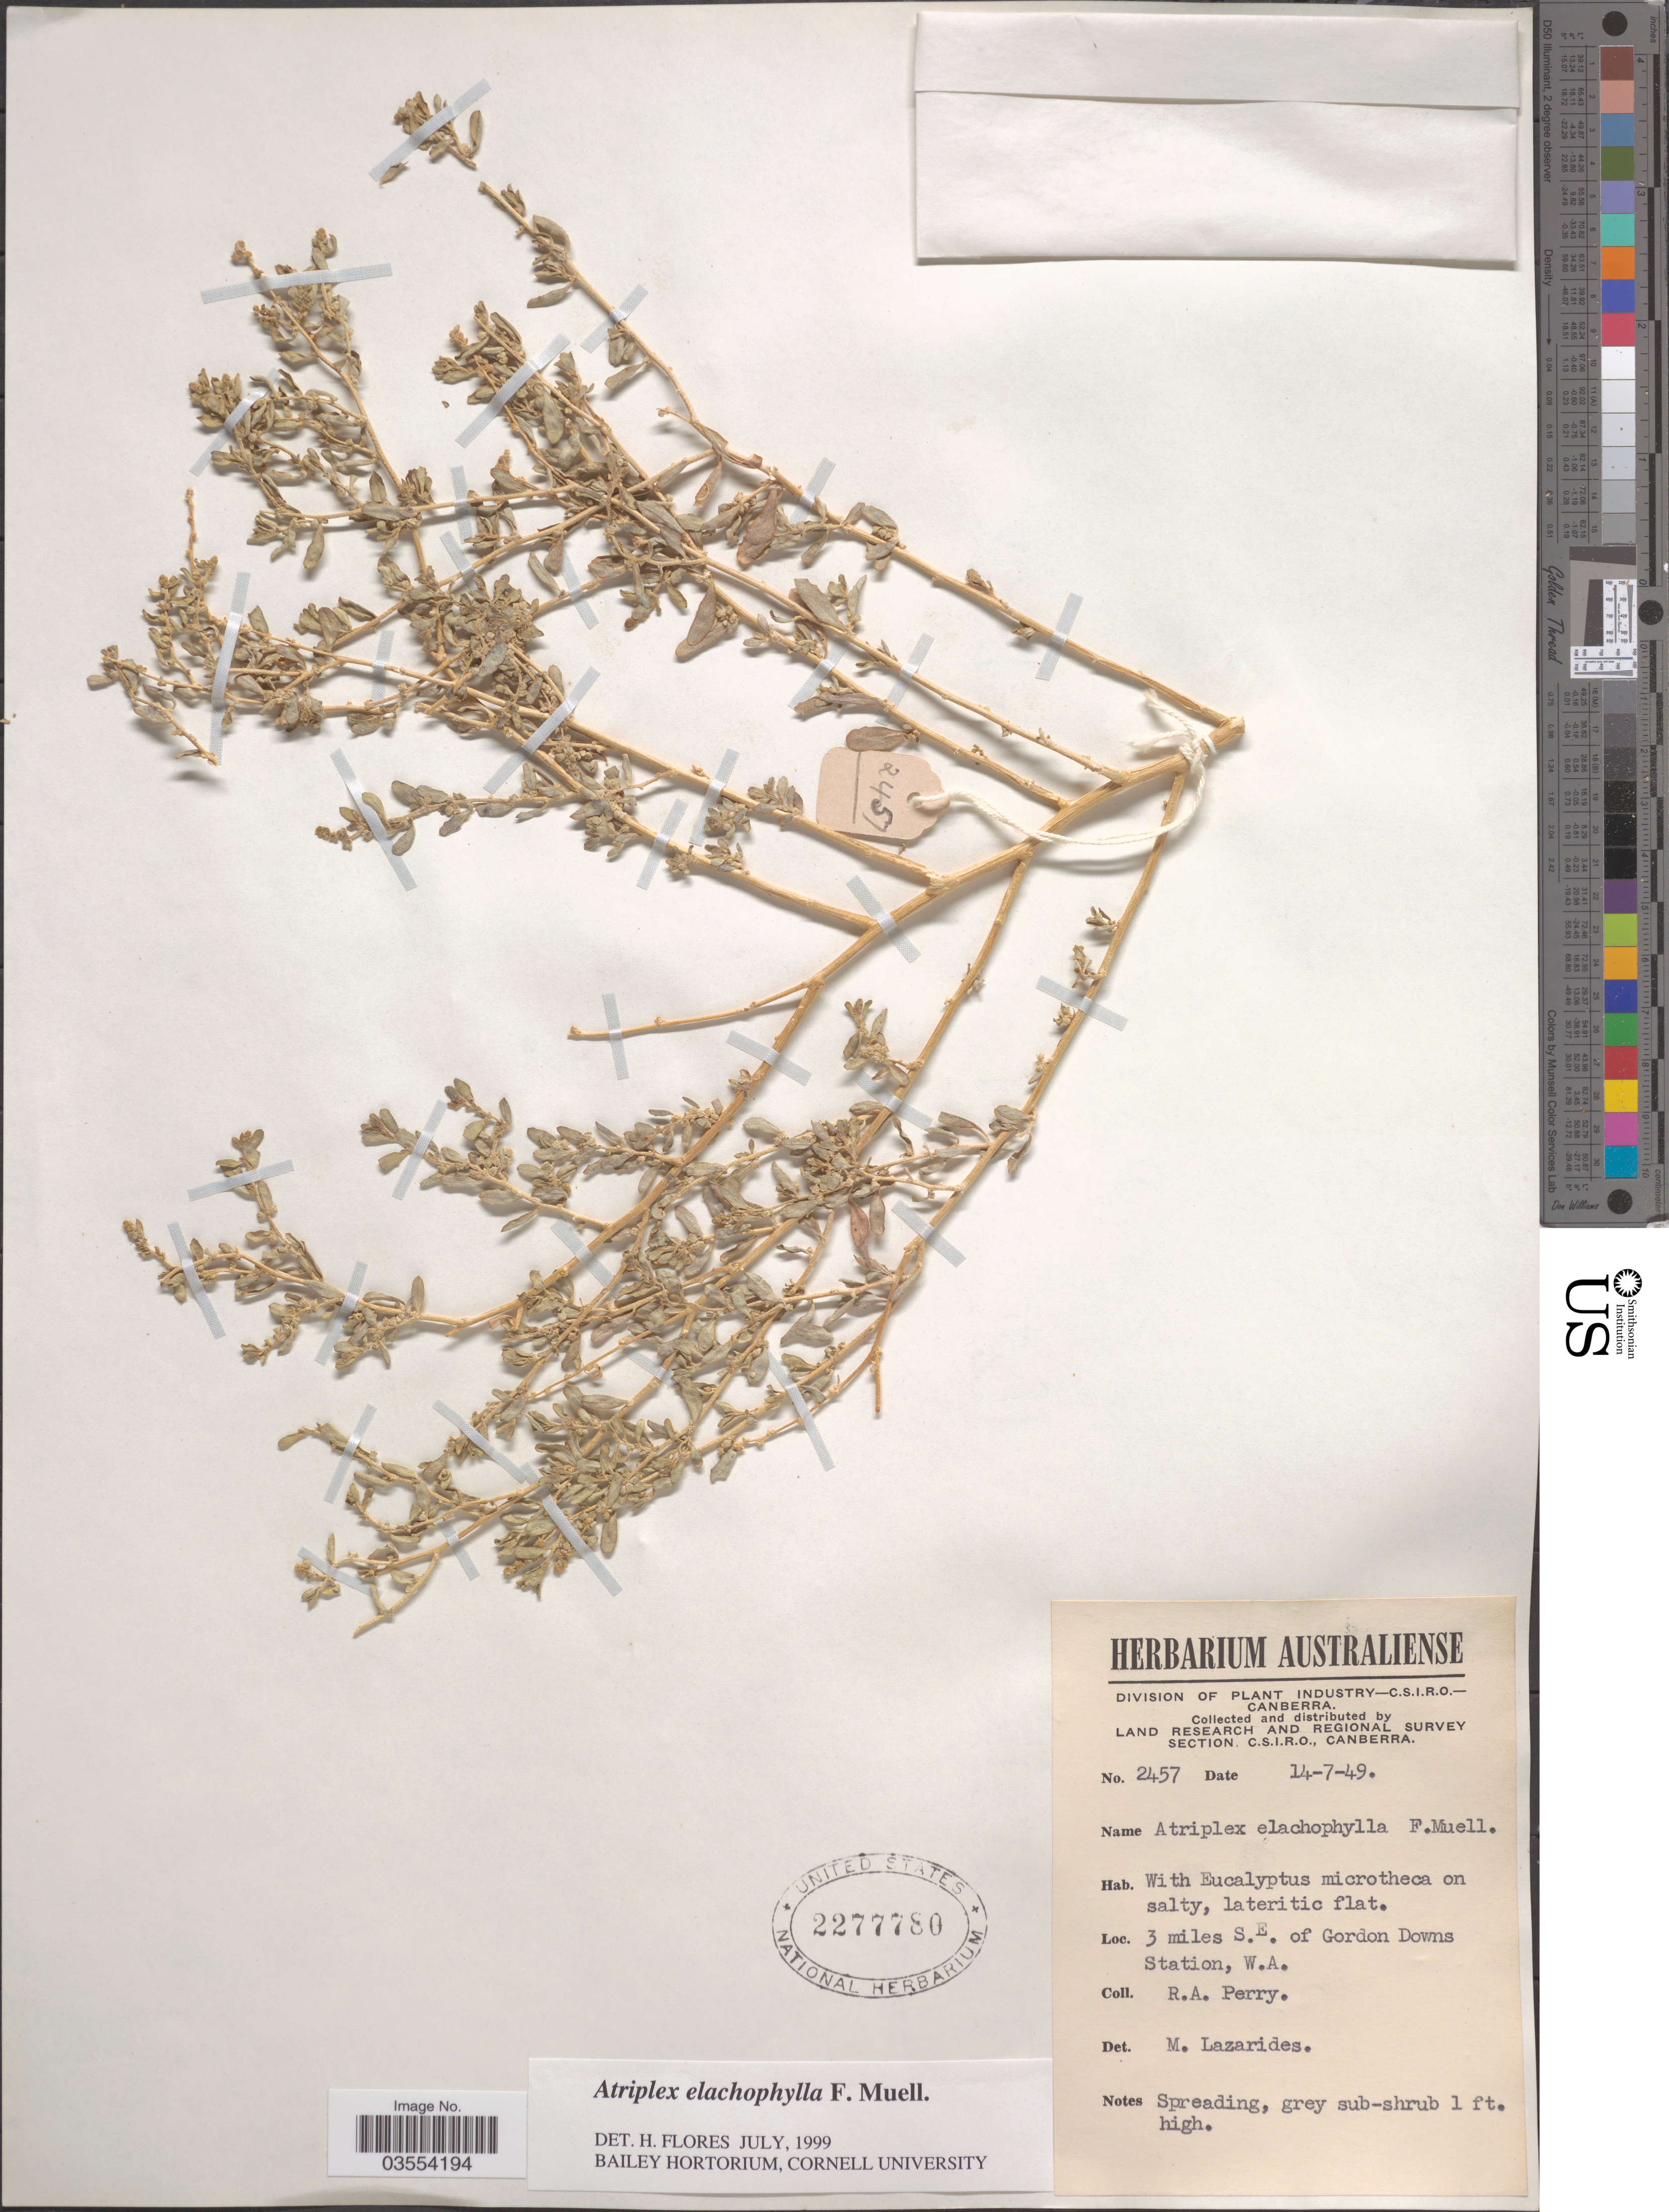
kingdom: Plantae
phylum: Tracheophyta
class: Magnoliopsida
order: Caryophyllales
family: Amaranthaceae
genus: Atriplex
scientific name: Atriplex elachophylla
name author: F. Muell.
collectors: Perry, R. A.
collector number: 2457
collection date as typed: Transcribed d/m/y: 14/7/49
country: Australia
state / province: Western Australia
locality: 3 miles S.E. of Gordon Downs Station.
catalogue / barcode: US 2277780